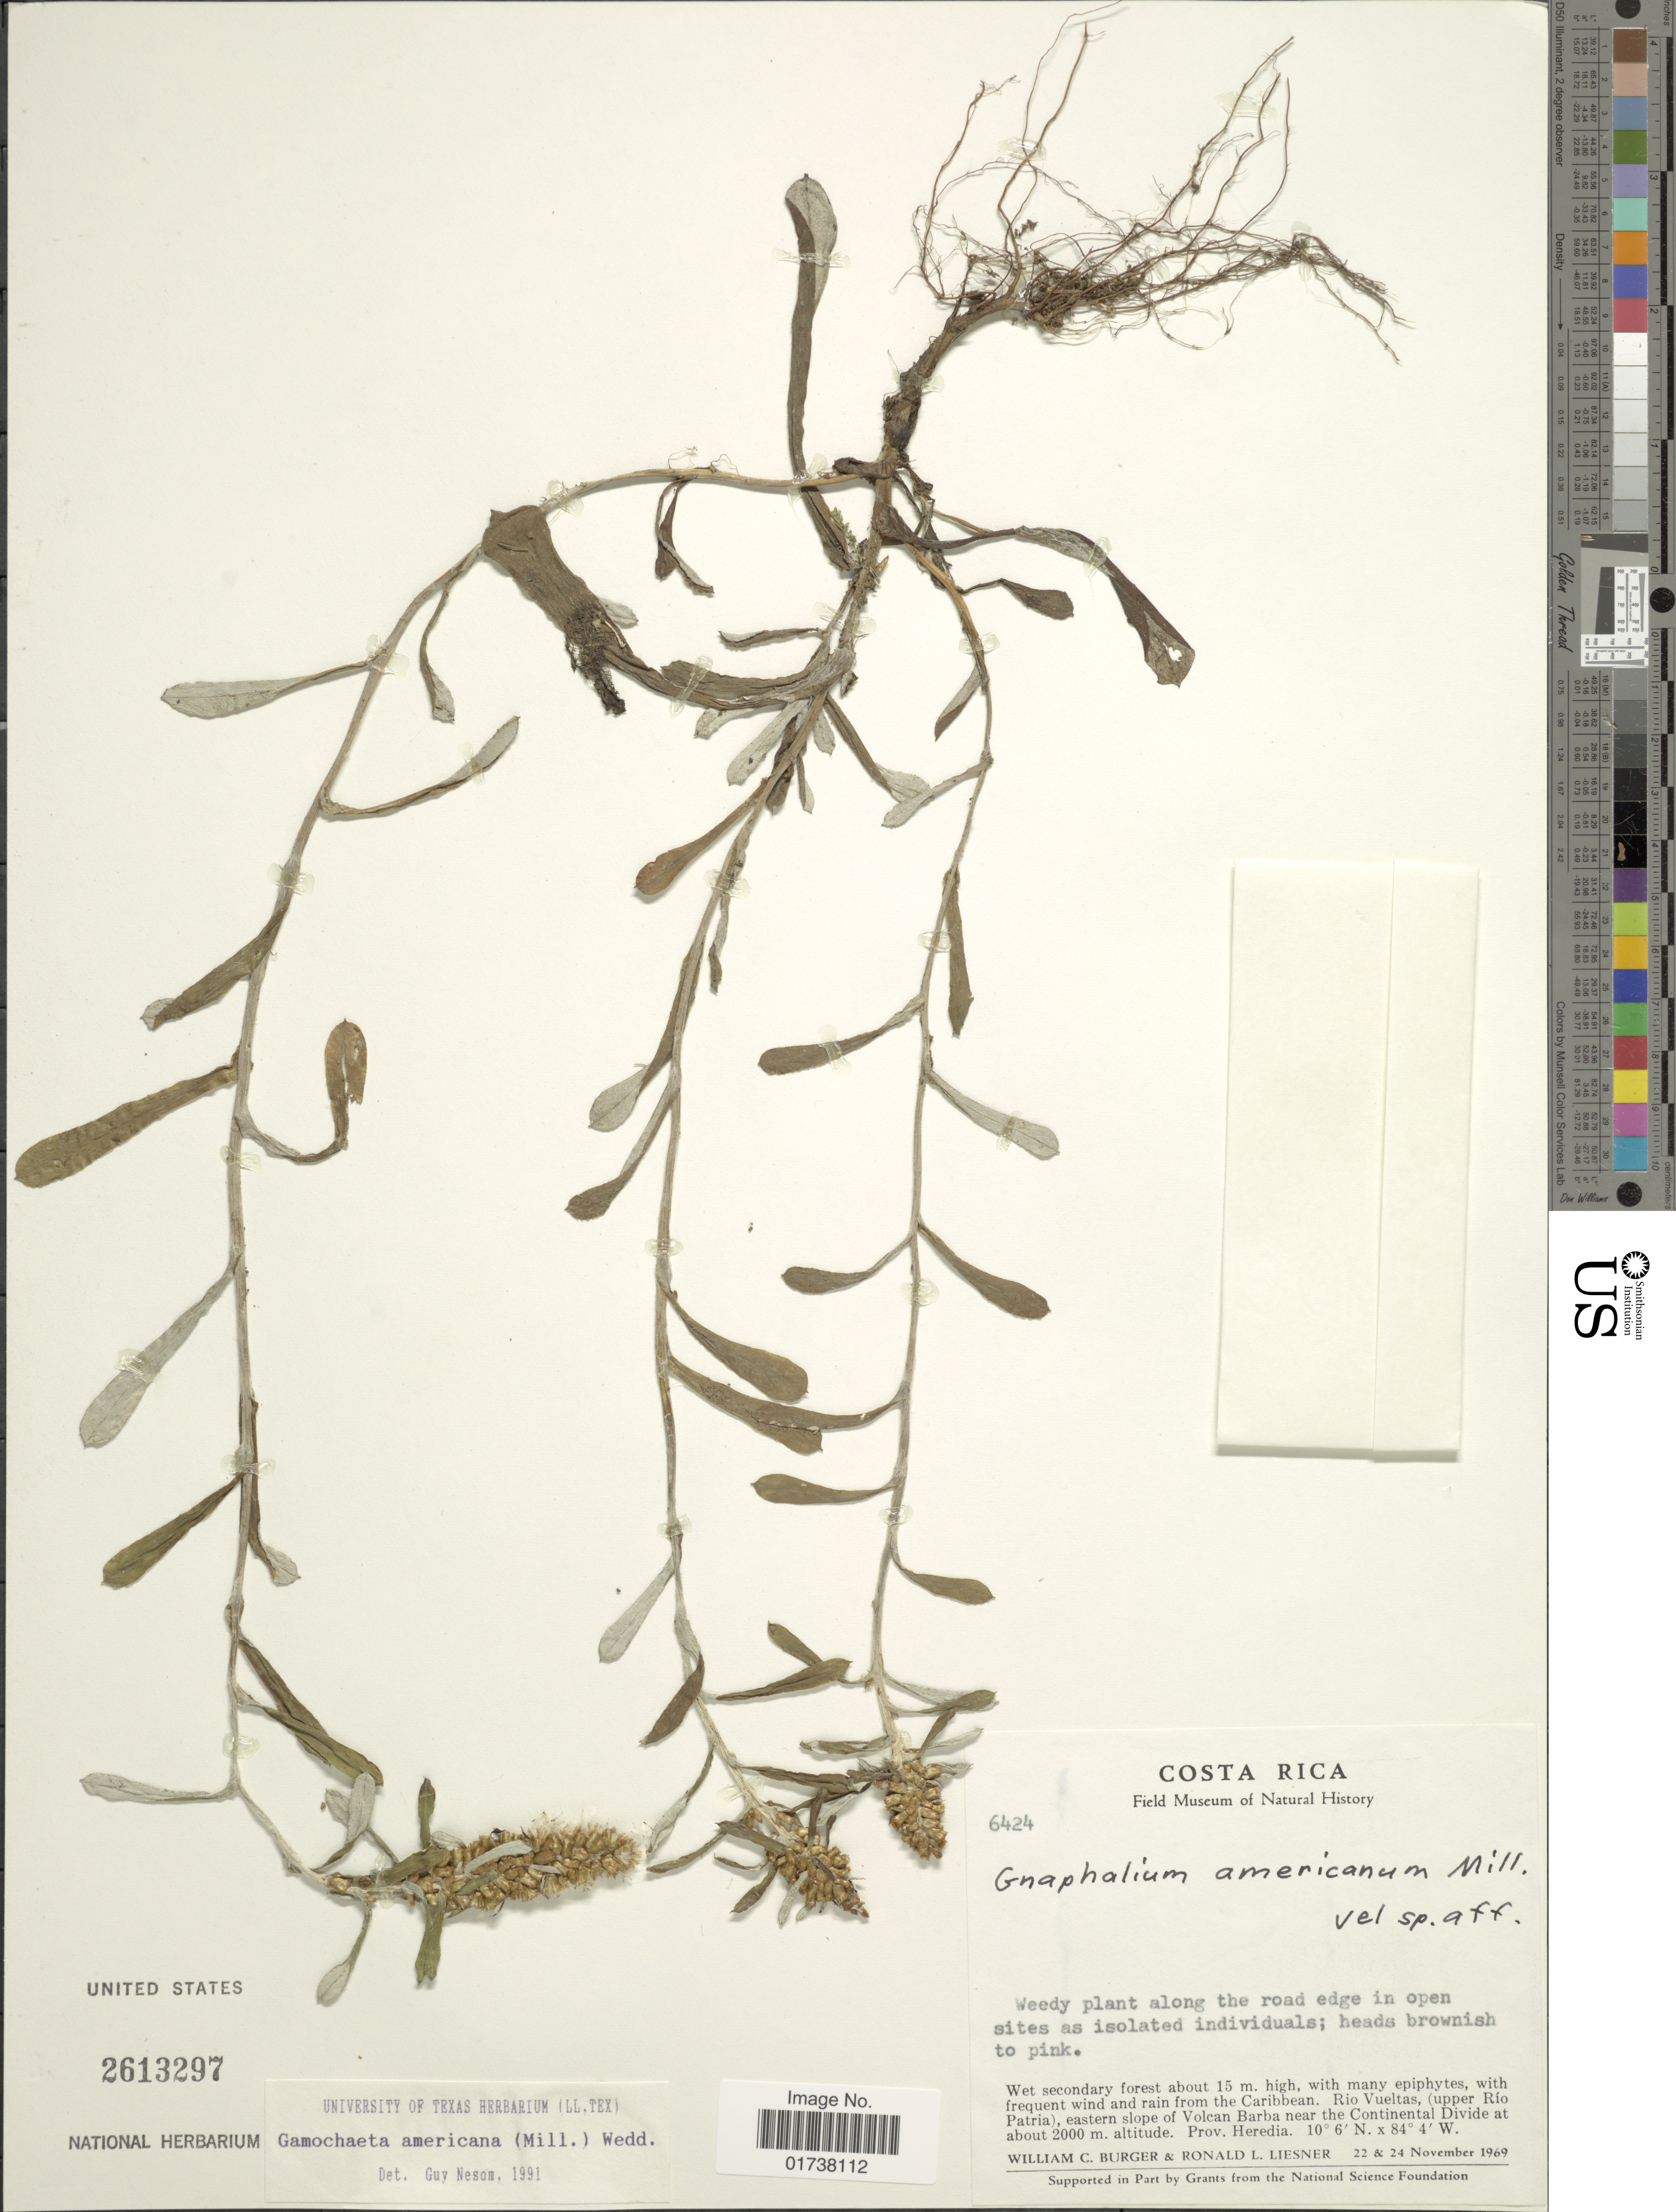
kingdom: Plantae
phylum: Tracheophyta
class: Magnoliopsida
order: Asterales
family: Asteraceae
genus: Gamochaeta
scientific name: Gamochaeta americana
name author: (Mill.) Wedd.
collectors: W. Burger & R. L. Liesner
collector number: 6424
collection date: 1969-11-22/1969-11-24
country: Costa Rica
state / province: Heredia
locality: Rio Vueltas (upper Rio Patria), eastern slope of Volcan Barba near the Continental Divide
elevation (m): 2000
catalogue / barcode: US 2613297